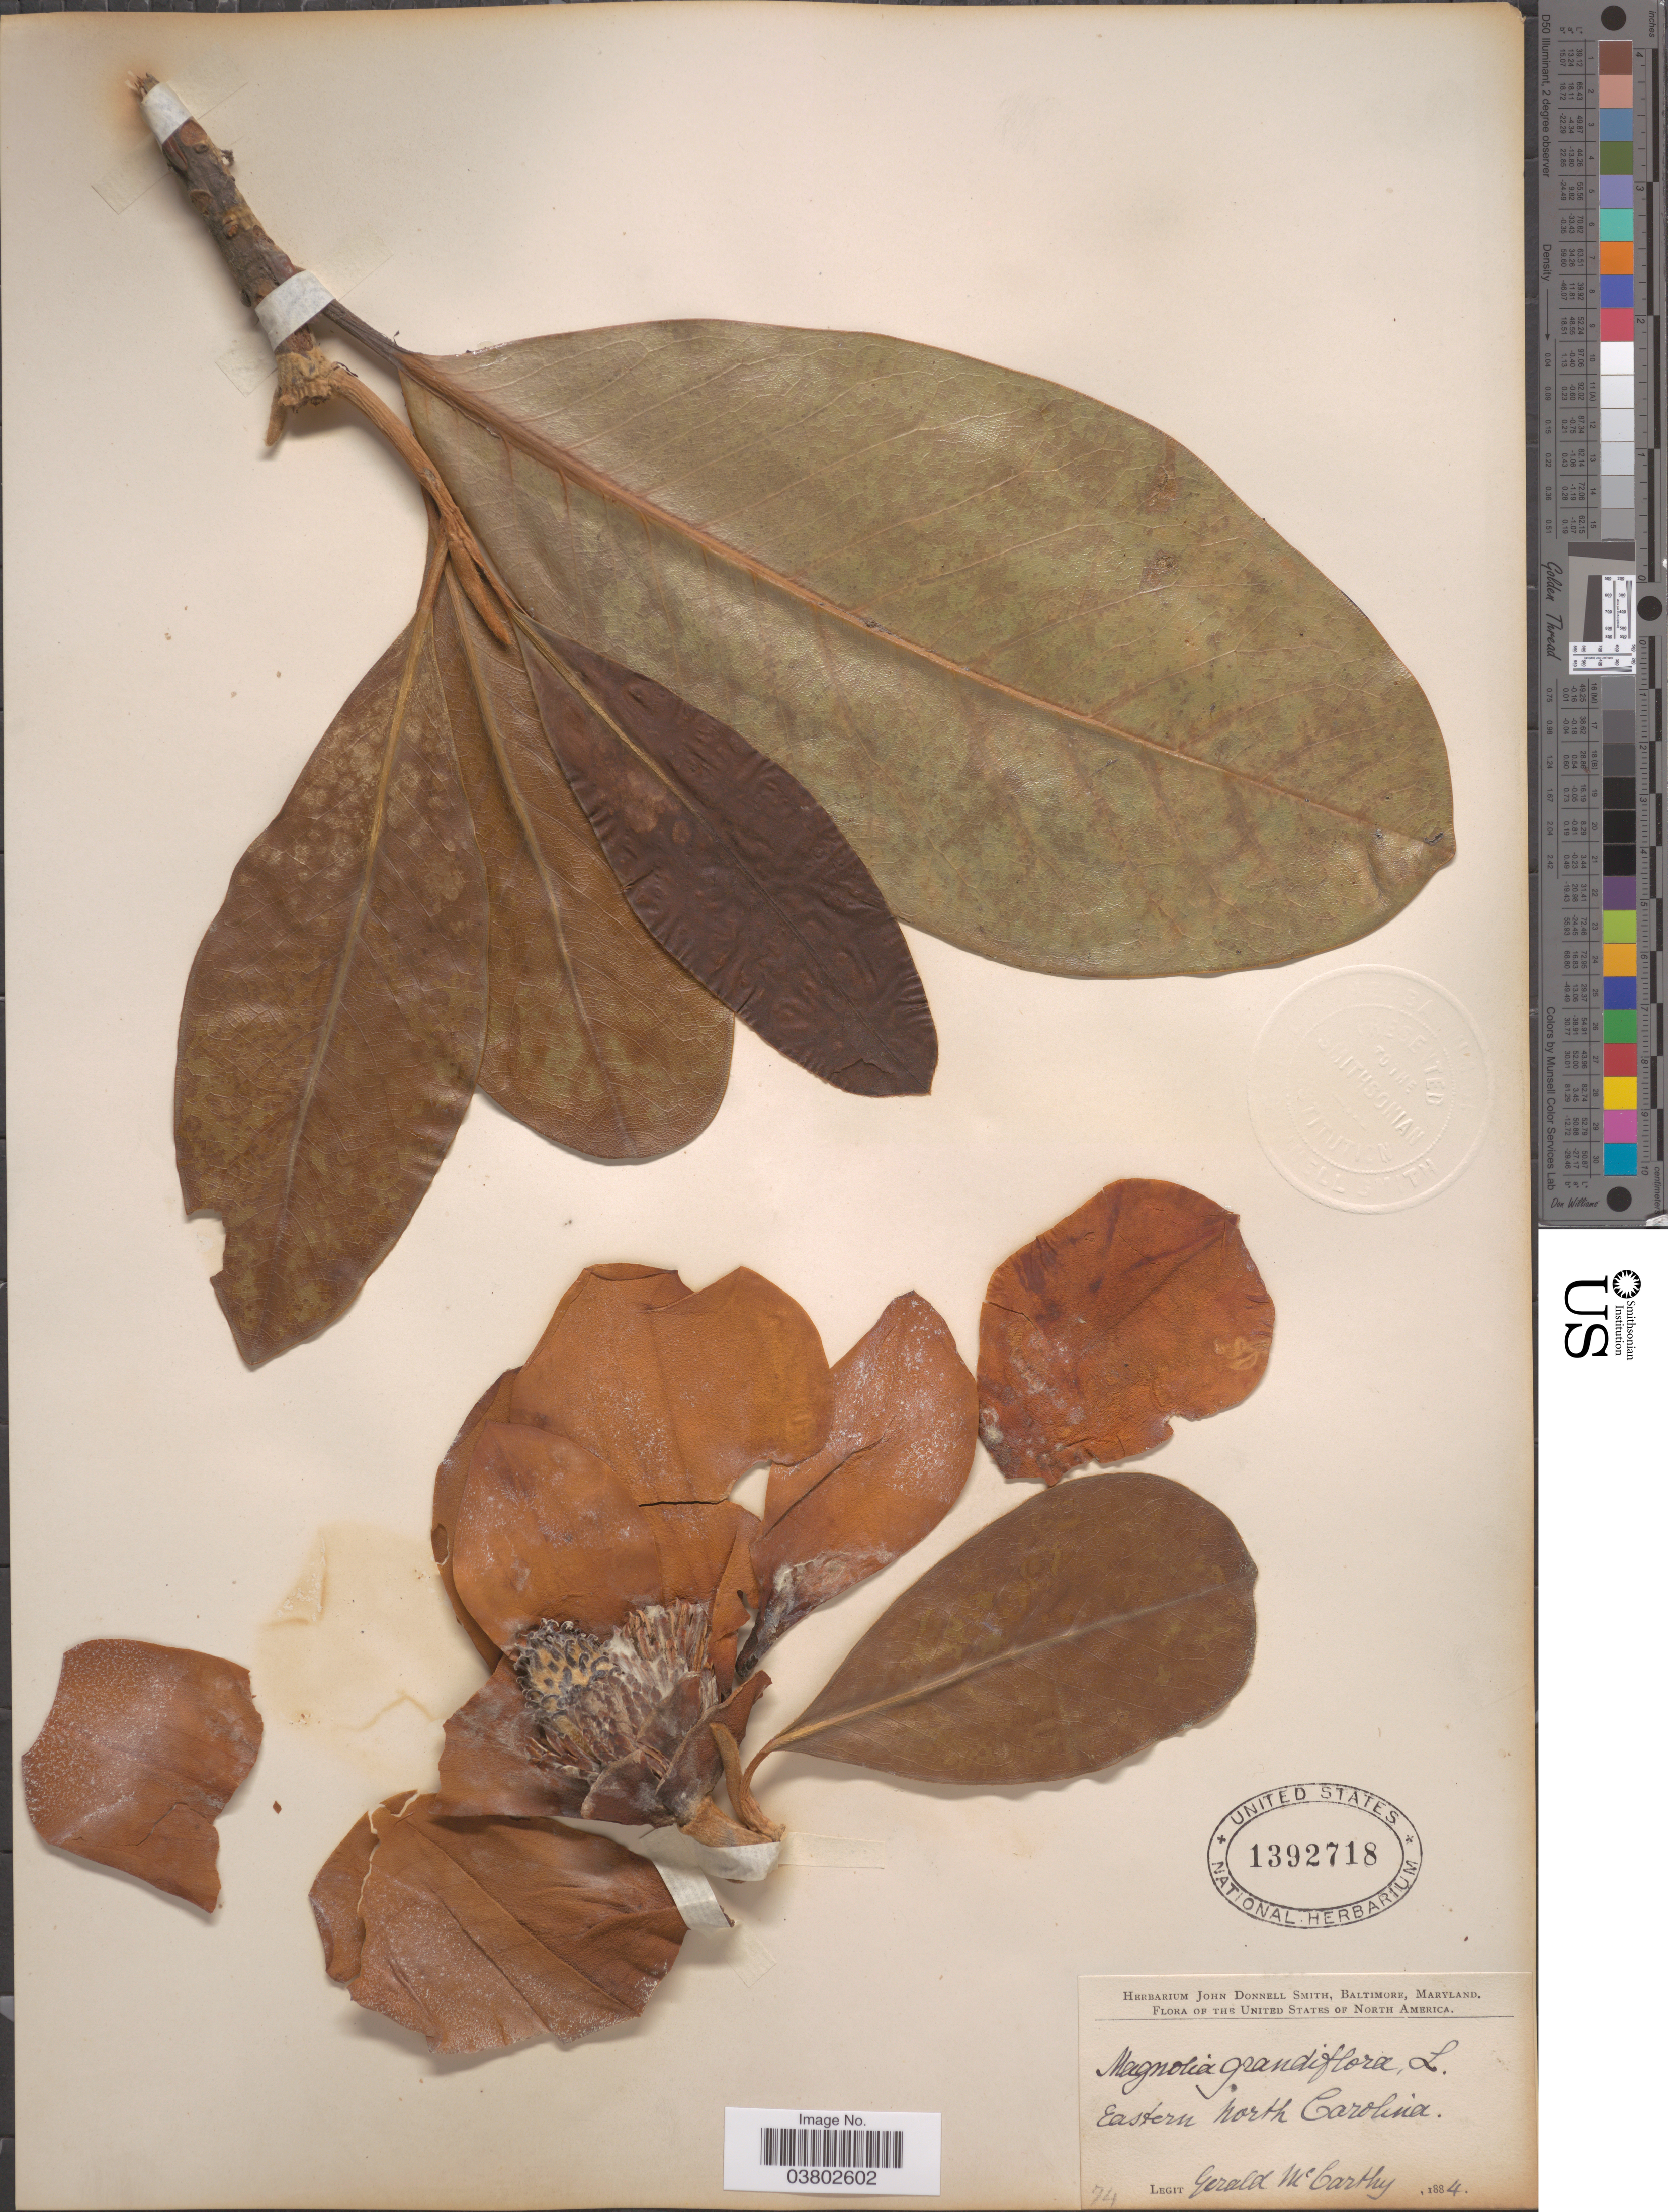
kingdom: Plantae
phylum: Tracheophyta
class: Magnoliopsida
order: Magnoliales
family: Magnoliaceae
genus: Magnolia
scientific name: Magnolia grandiflora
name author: L.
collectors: G. McCarthy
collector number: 74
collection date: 1884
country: United States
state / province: North Carolina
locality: Eastern North Carolina.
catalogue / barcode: US 1392718